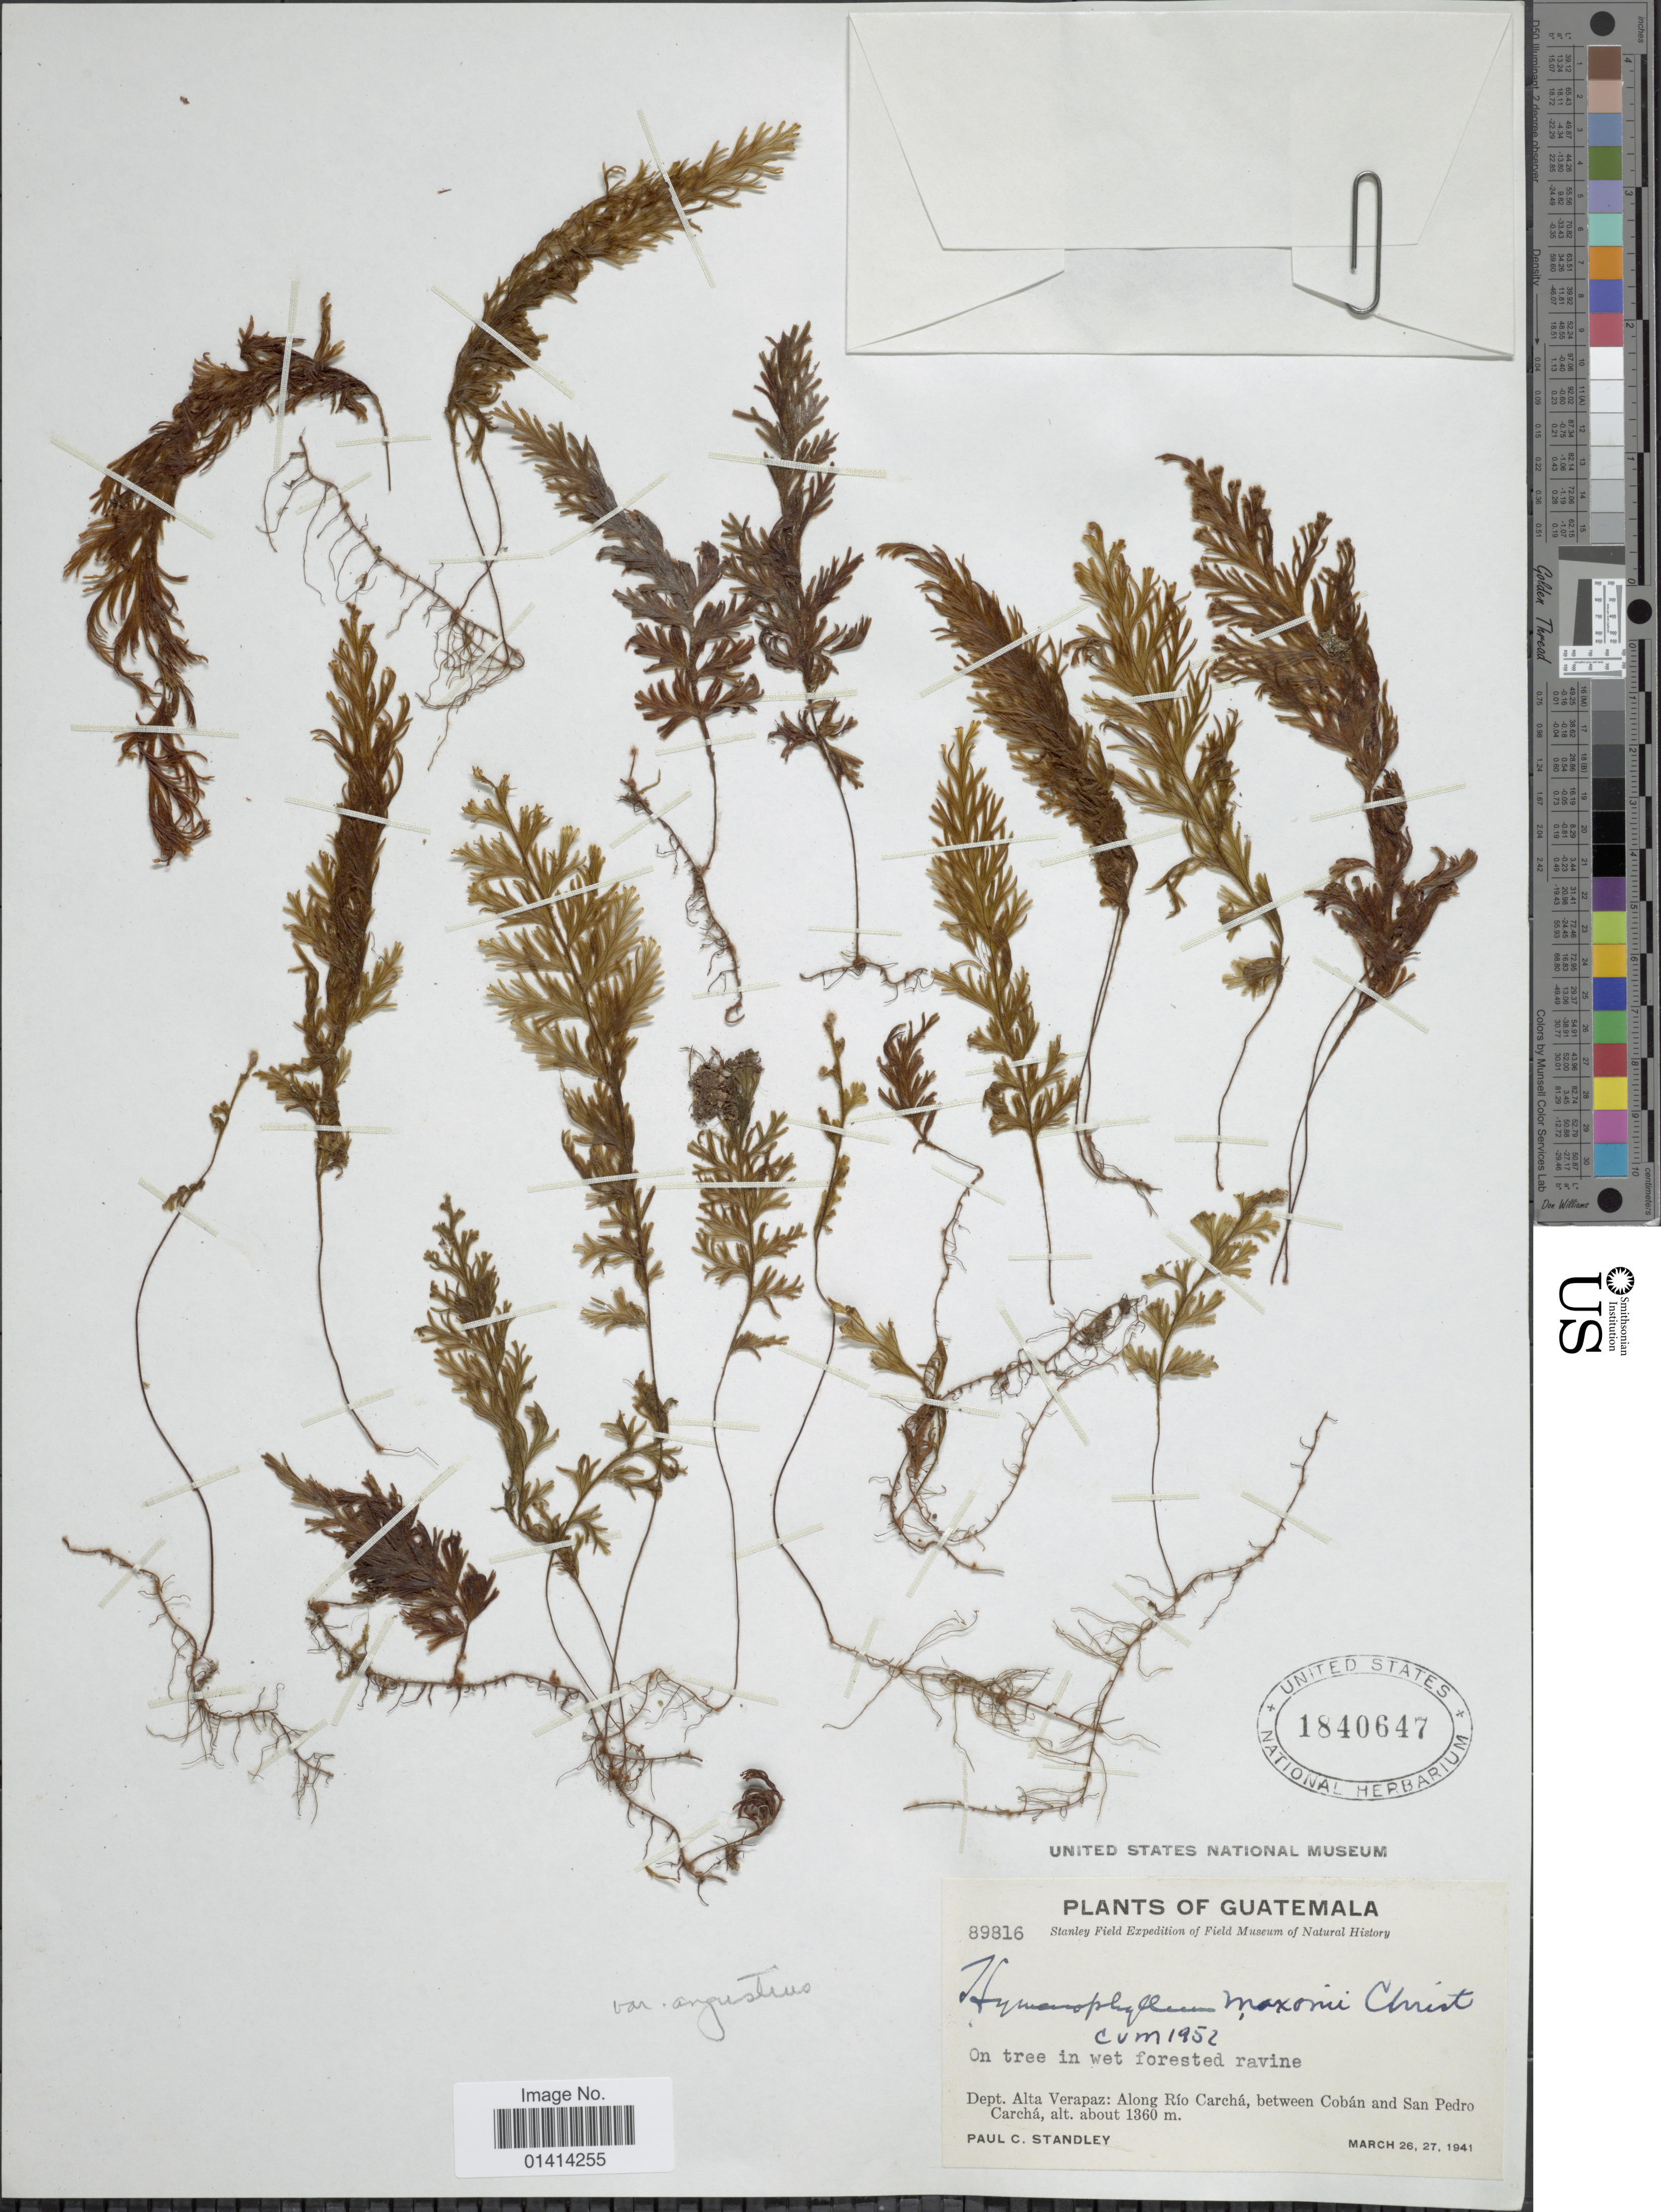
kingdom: Plantae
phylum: Tracheophyta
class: Polypodiopsida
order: Hymenophyllales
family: Hymenophyllaceae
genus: Hymenophyllum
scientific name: Hymenophyllum maxonii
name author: Christ ex C.V. Morton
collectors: P. C. Standley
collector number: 89816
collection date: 1941-03-26/1941-03-27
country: Guatemala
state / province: Alta Verapaz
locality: Dept Alta Verapaz: Along Río Carchá, between Cobán and San Pedro Carchá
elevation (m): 1360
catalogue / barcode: US 1840647